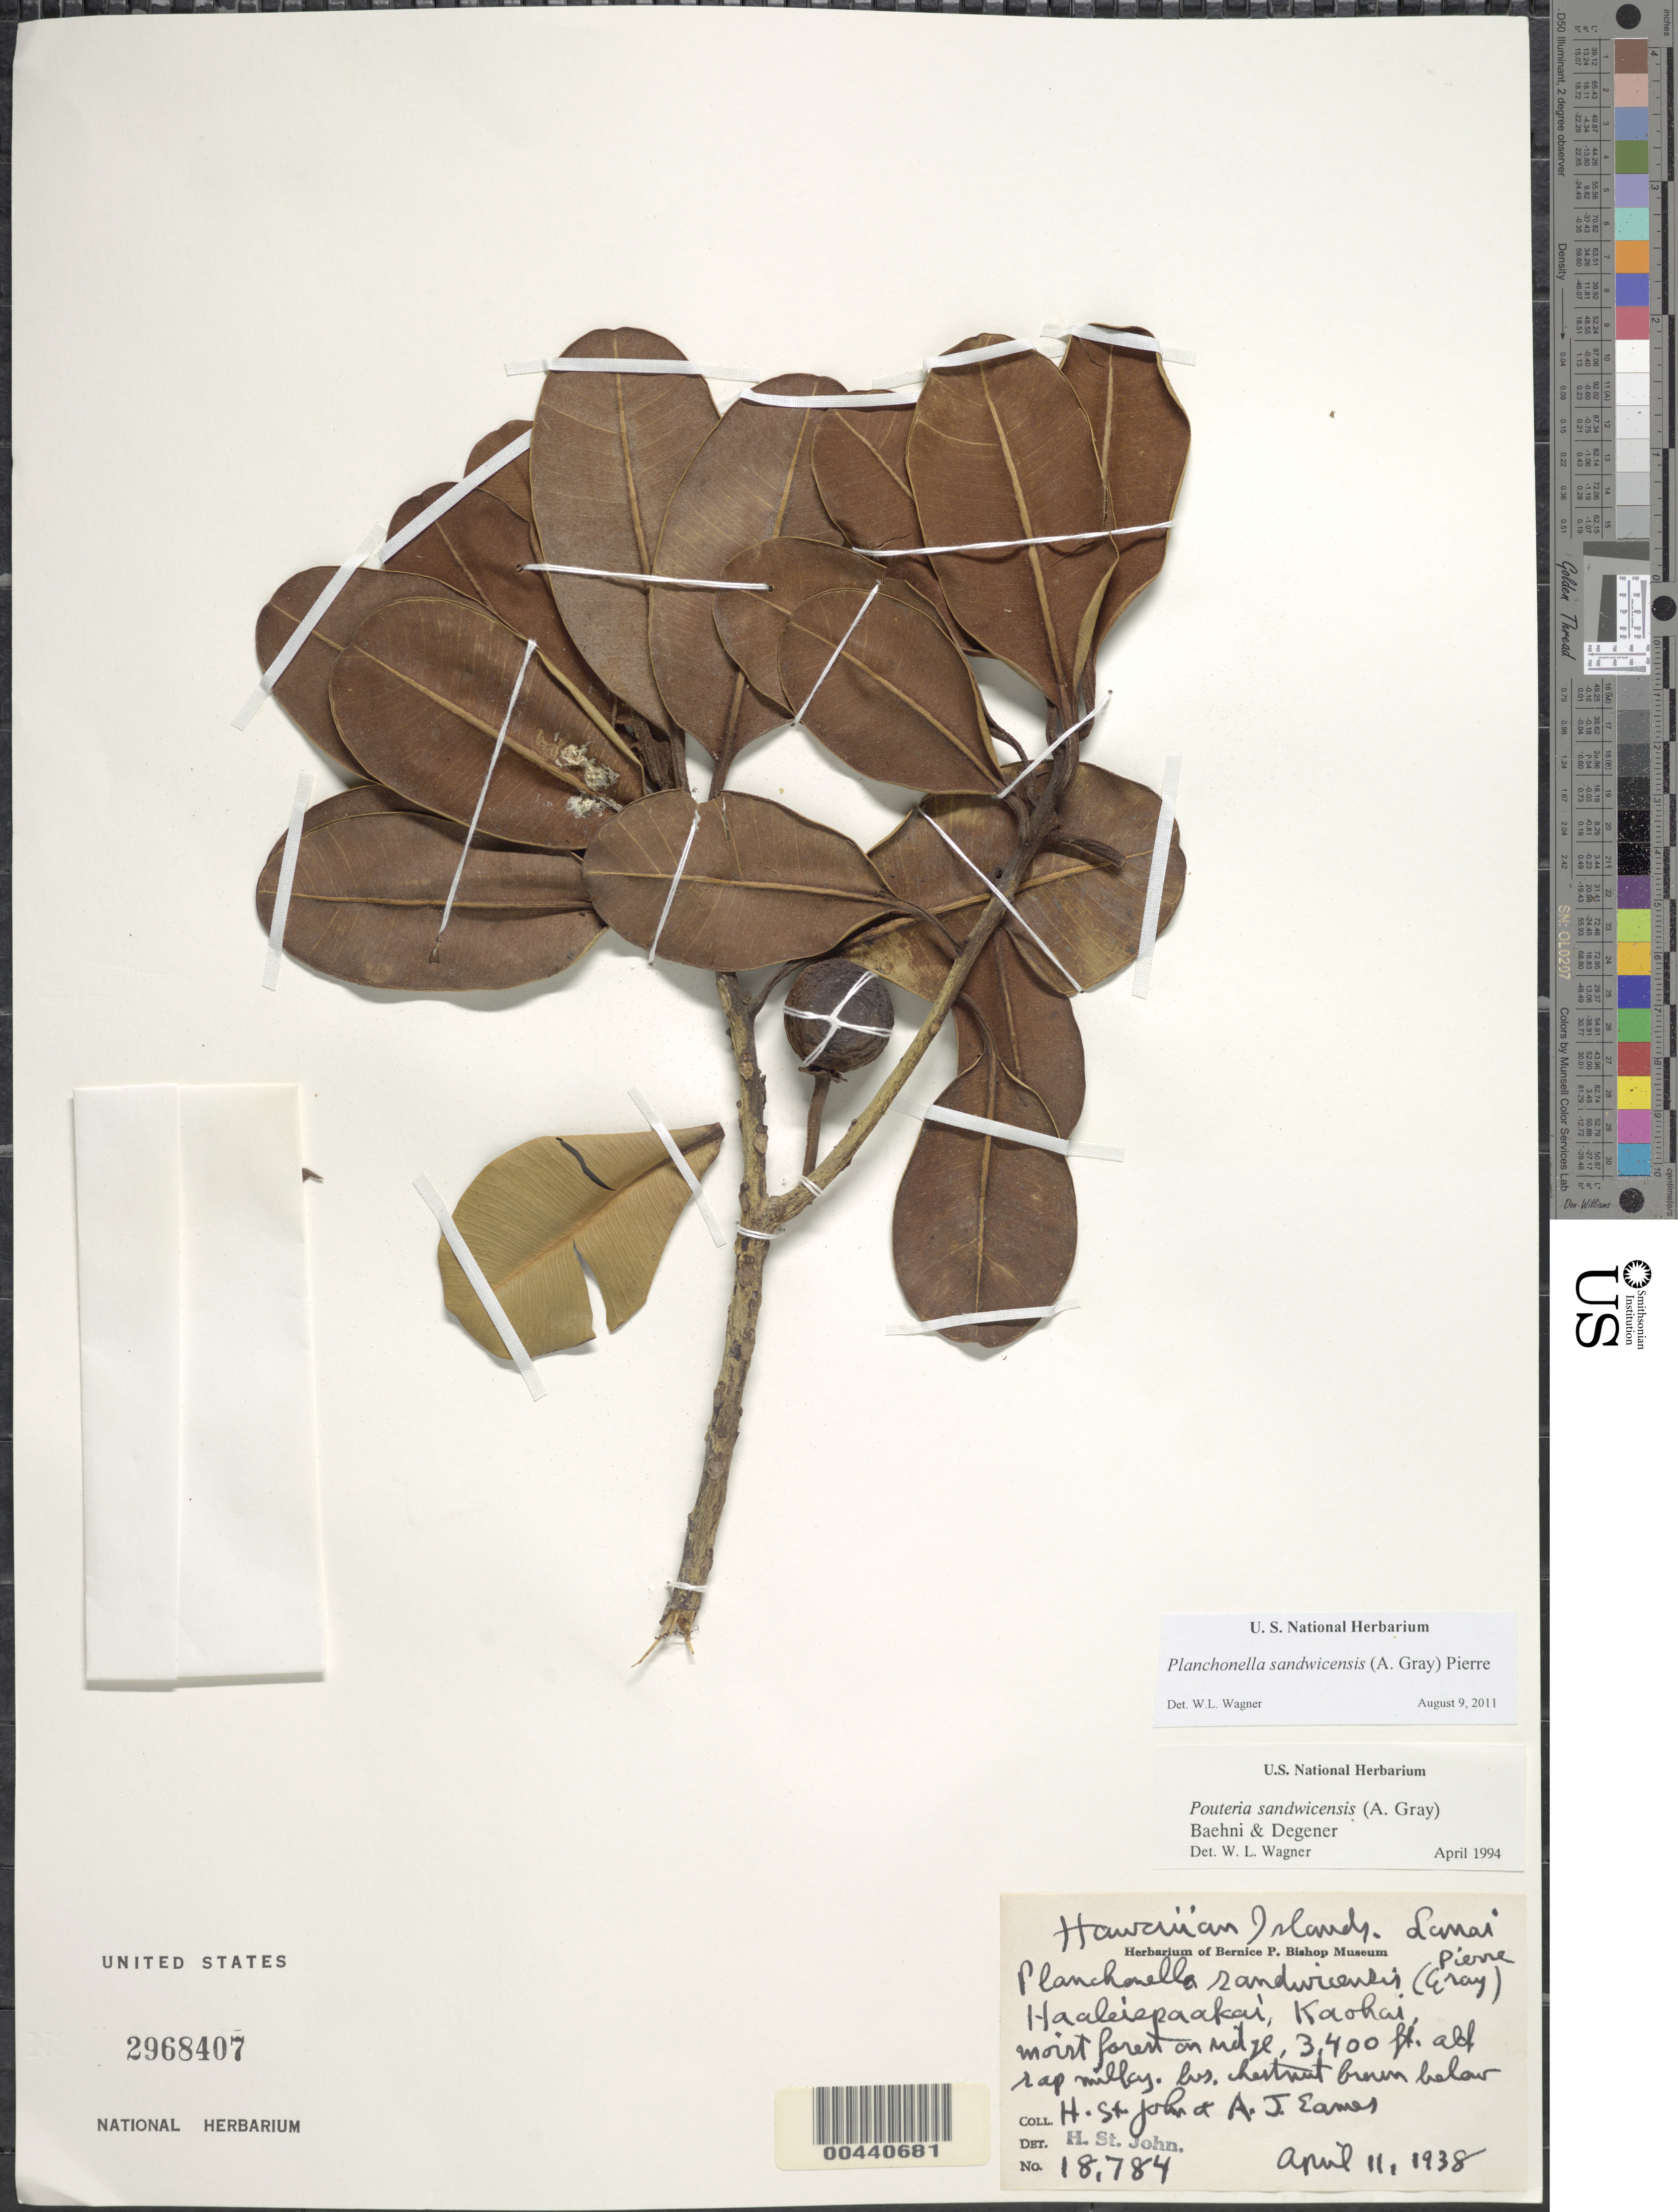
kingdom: Plantae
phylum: Tracheophyta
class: Magnoliopsida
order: Ericales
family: Sapotaceae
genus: Planchonella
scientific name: Planchonella sandwicensis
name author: (A. Gray) Pierre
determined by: Wagner, W. L., (BOT), Smithsonian Institution - National Museum of Natural History (UNITED STATES)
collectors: H. St. John & A. J. Eames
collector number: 18784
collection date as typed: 11 Apr 1938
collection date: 1938-04-11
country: United States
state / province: Hawaii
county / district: Maui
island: Lana'i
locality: Haaleiepaakai, Kaohai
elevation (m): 1036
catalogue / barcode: US 2968407